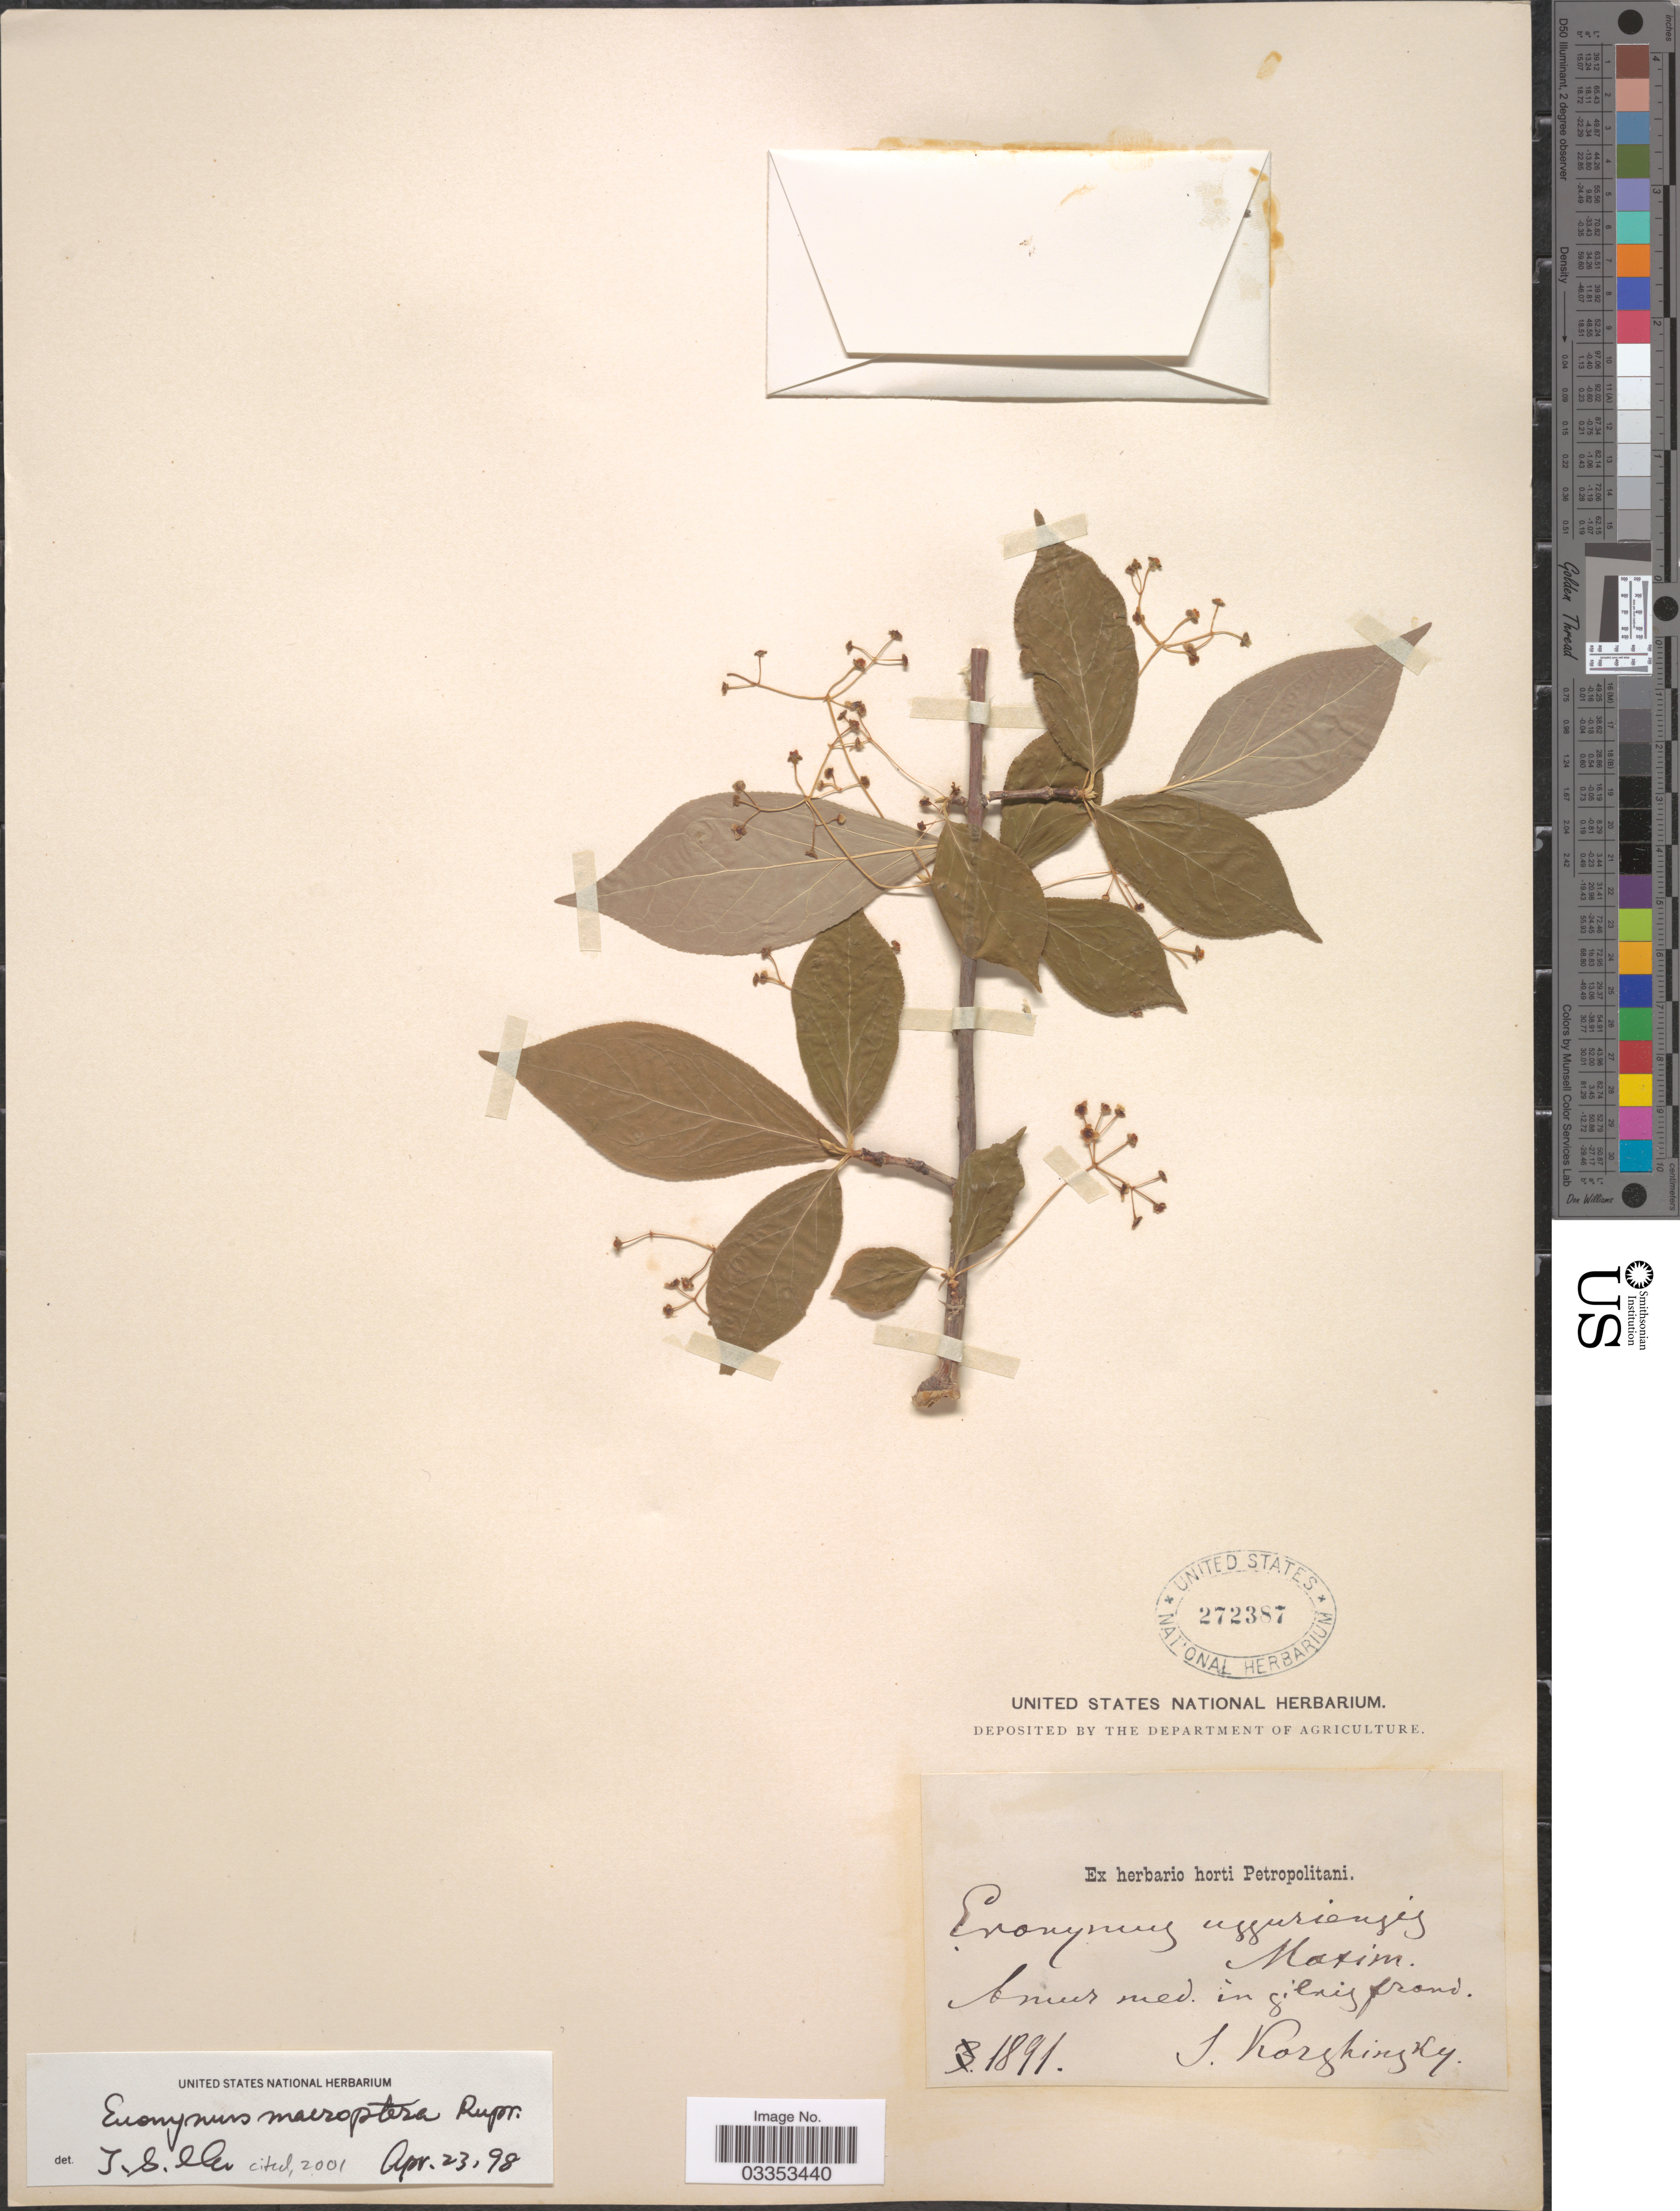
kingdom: Plantae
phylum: Tracheophyta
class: Magnoliopsida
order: Celastrales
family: Celastraceae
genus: Euonymus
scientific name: Euonymus macropterus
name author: Rupr.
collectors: S. Korzhinsky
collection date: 1891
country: Russian Federation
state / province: Amur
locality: Amur med.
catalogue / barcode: US 272387